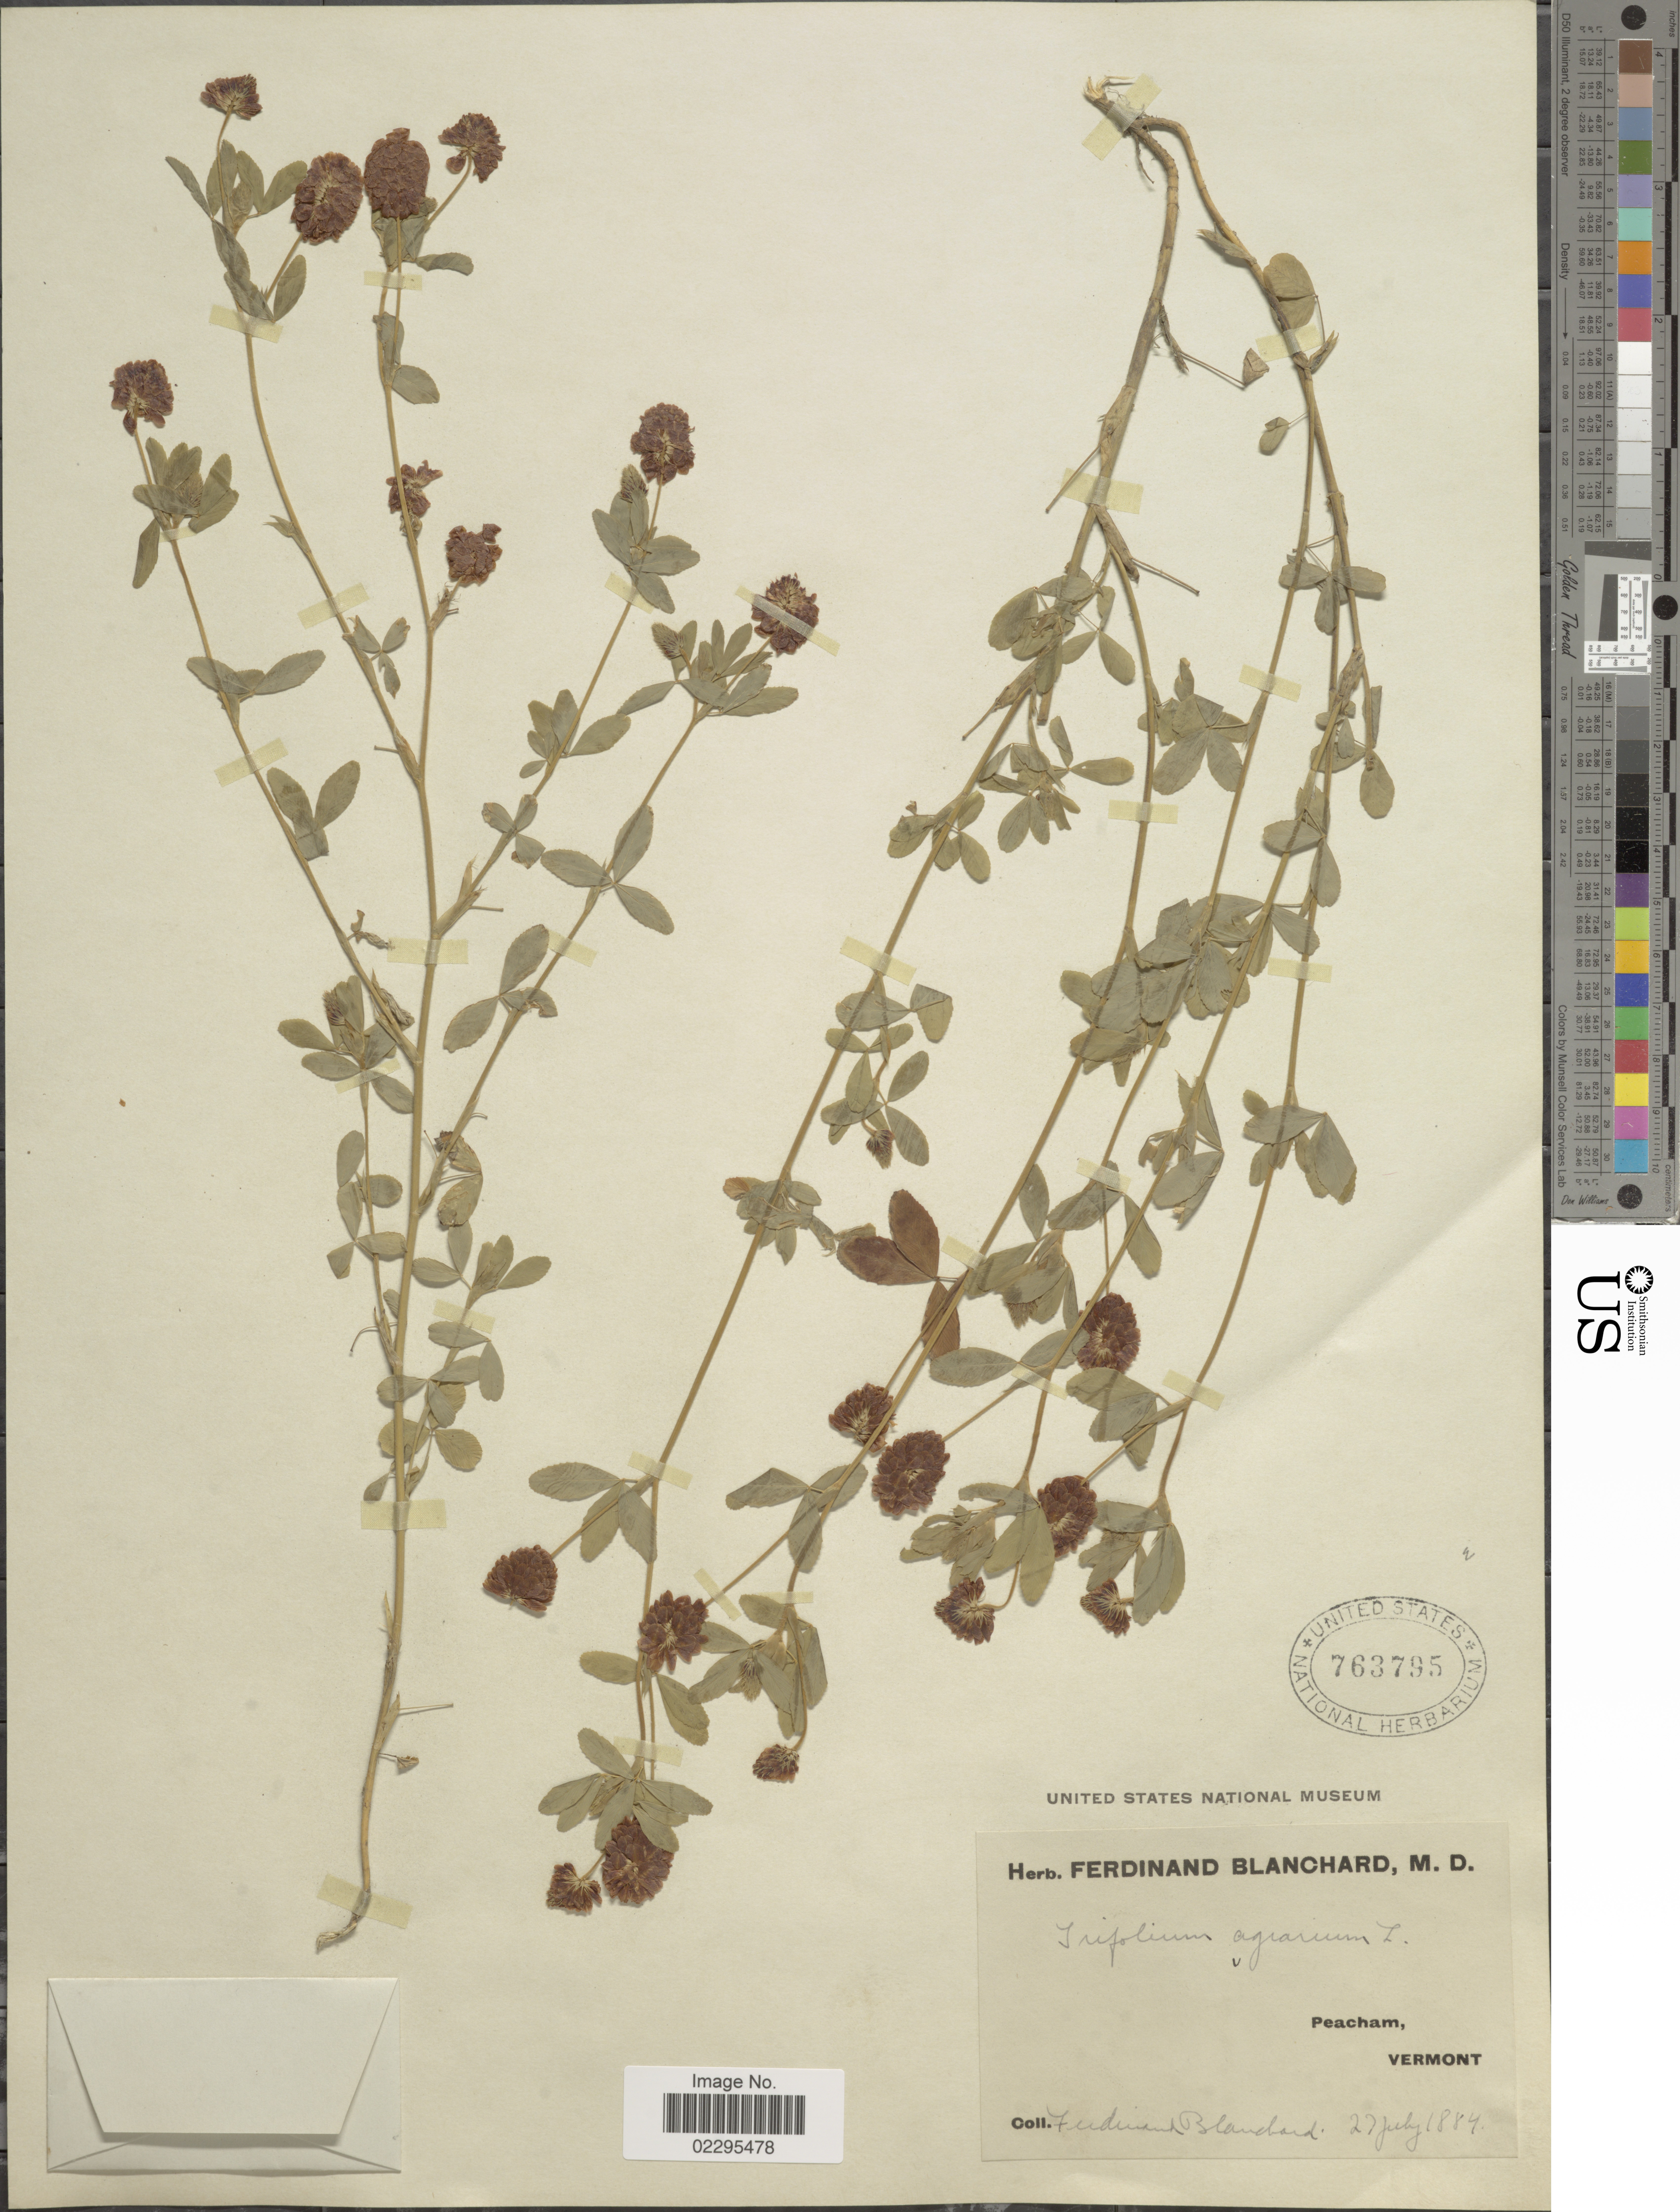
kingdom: Plantae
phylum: Tracheophyta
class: Magnoliopsida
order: Fabales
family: Fabaceae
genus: Trifolium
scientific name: Trifolium agrarium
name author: L.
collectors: F. Blanchard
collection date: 1884-07-27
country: United States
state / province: Vermont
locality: Peacham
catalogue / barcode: US 763795